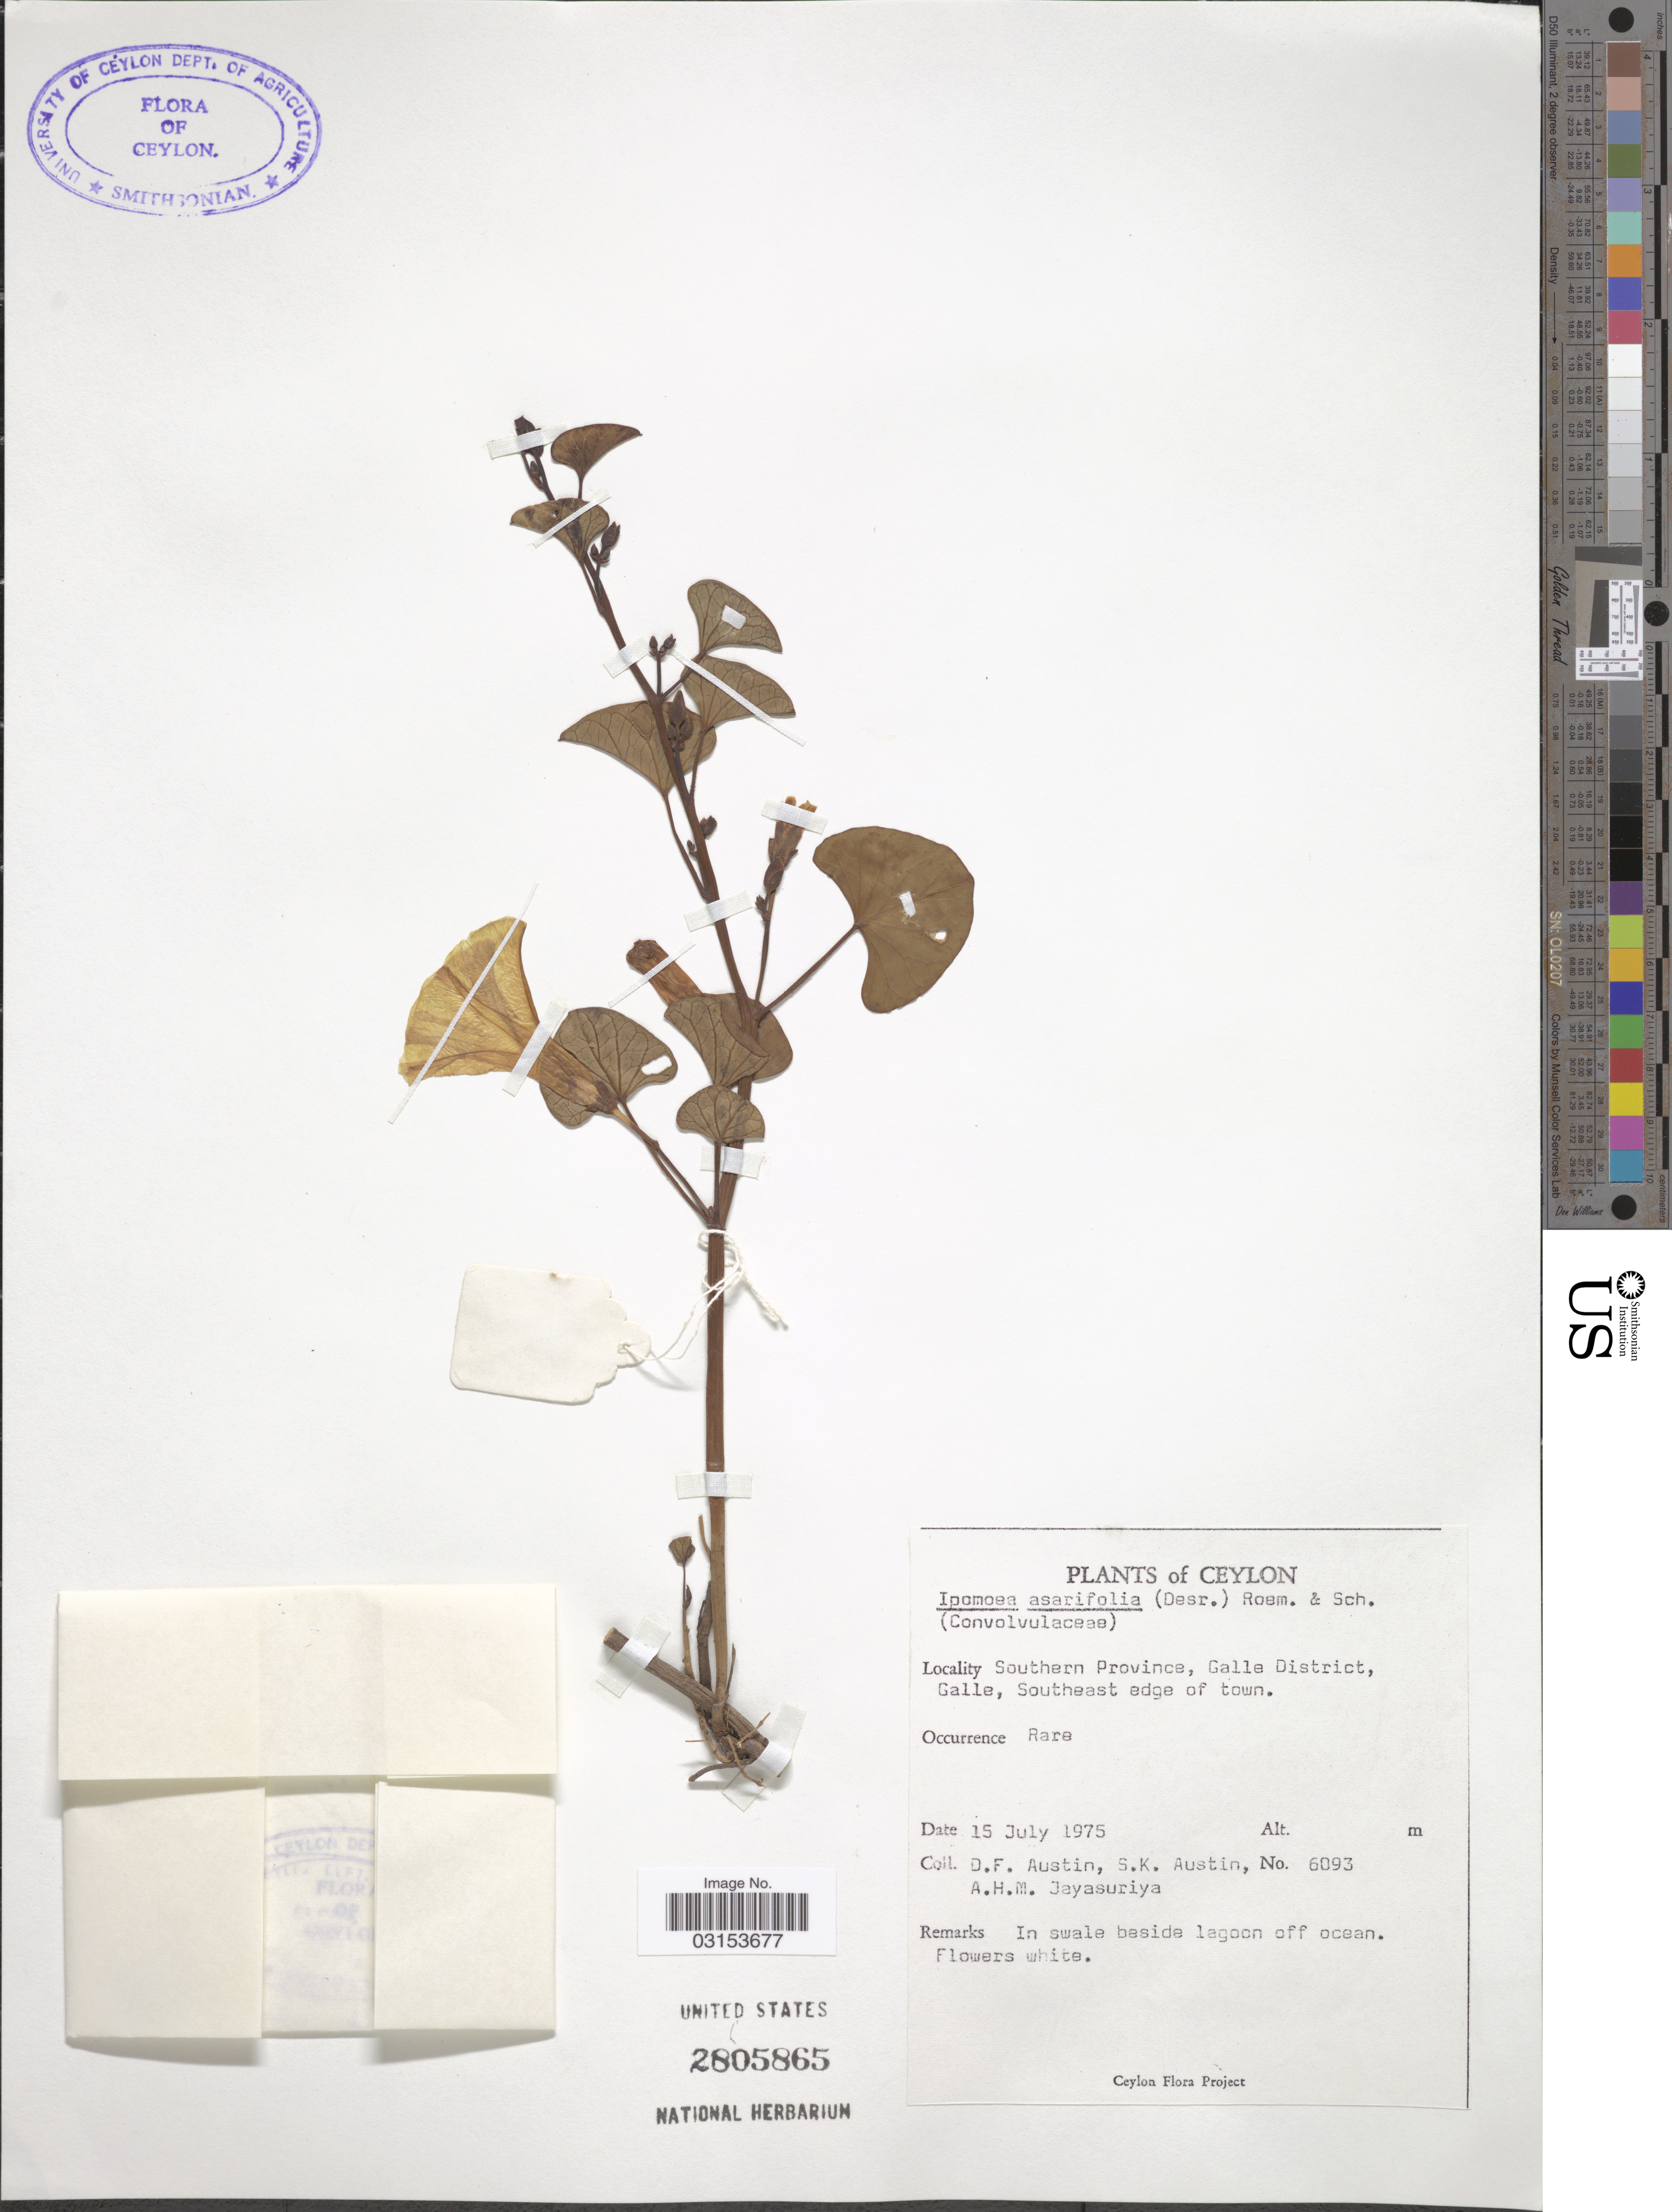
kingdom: Plantae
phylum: Tracheophyta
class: Magnoliopsida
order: Solanales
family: Convolvulaceae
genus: Ipomoea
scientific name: Ipomoea asarifolia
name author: (Desr.) Roem. & Schult.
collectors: D. Austin, S. Austin & A. H. Jayasuriya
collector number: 6093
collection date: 1975-07-15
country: Sri Lanka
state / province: Southern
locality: Ceylon. Galle District, Galle, Southeast edge of town.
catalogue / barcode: US 2805865